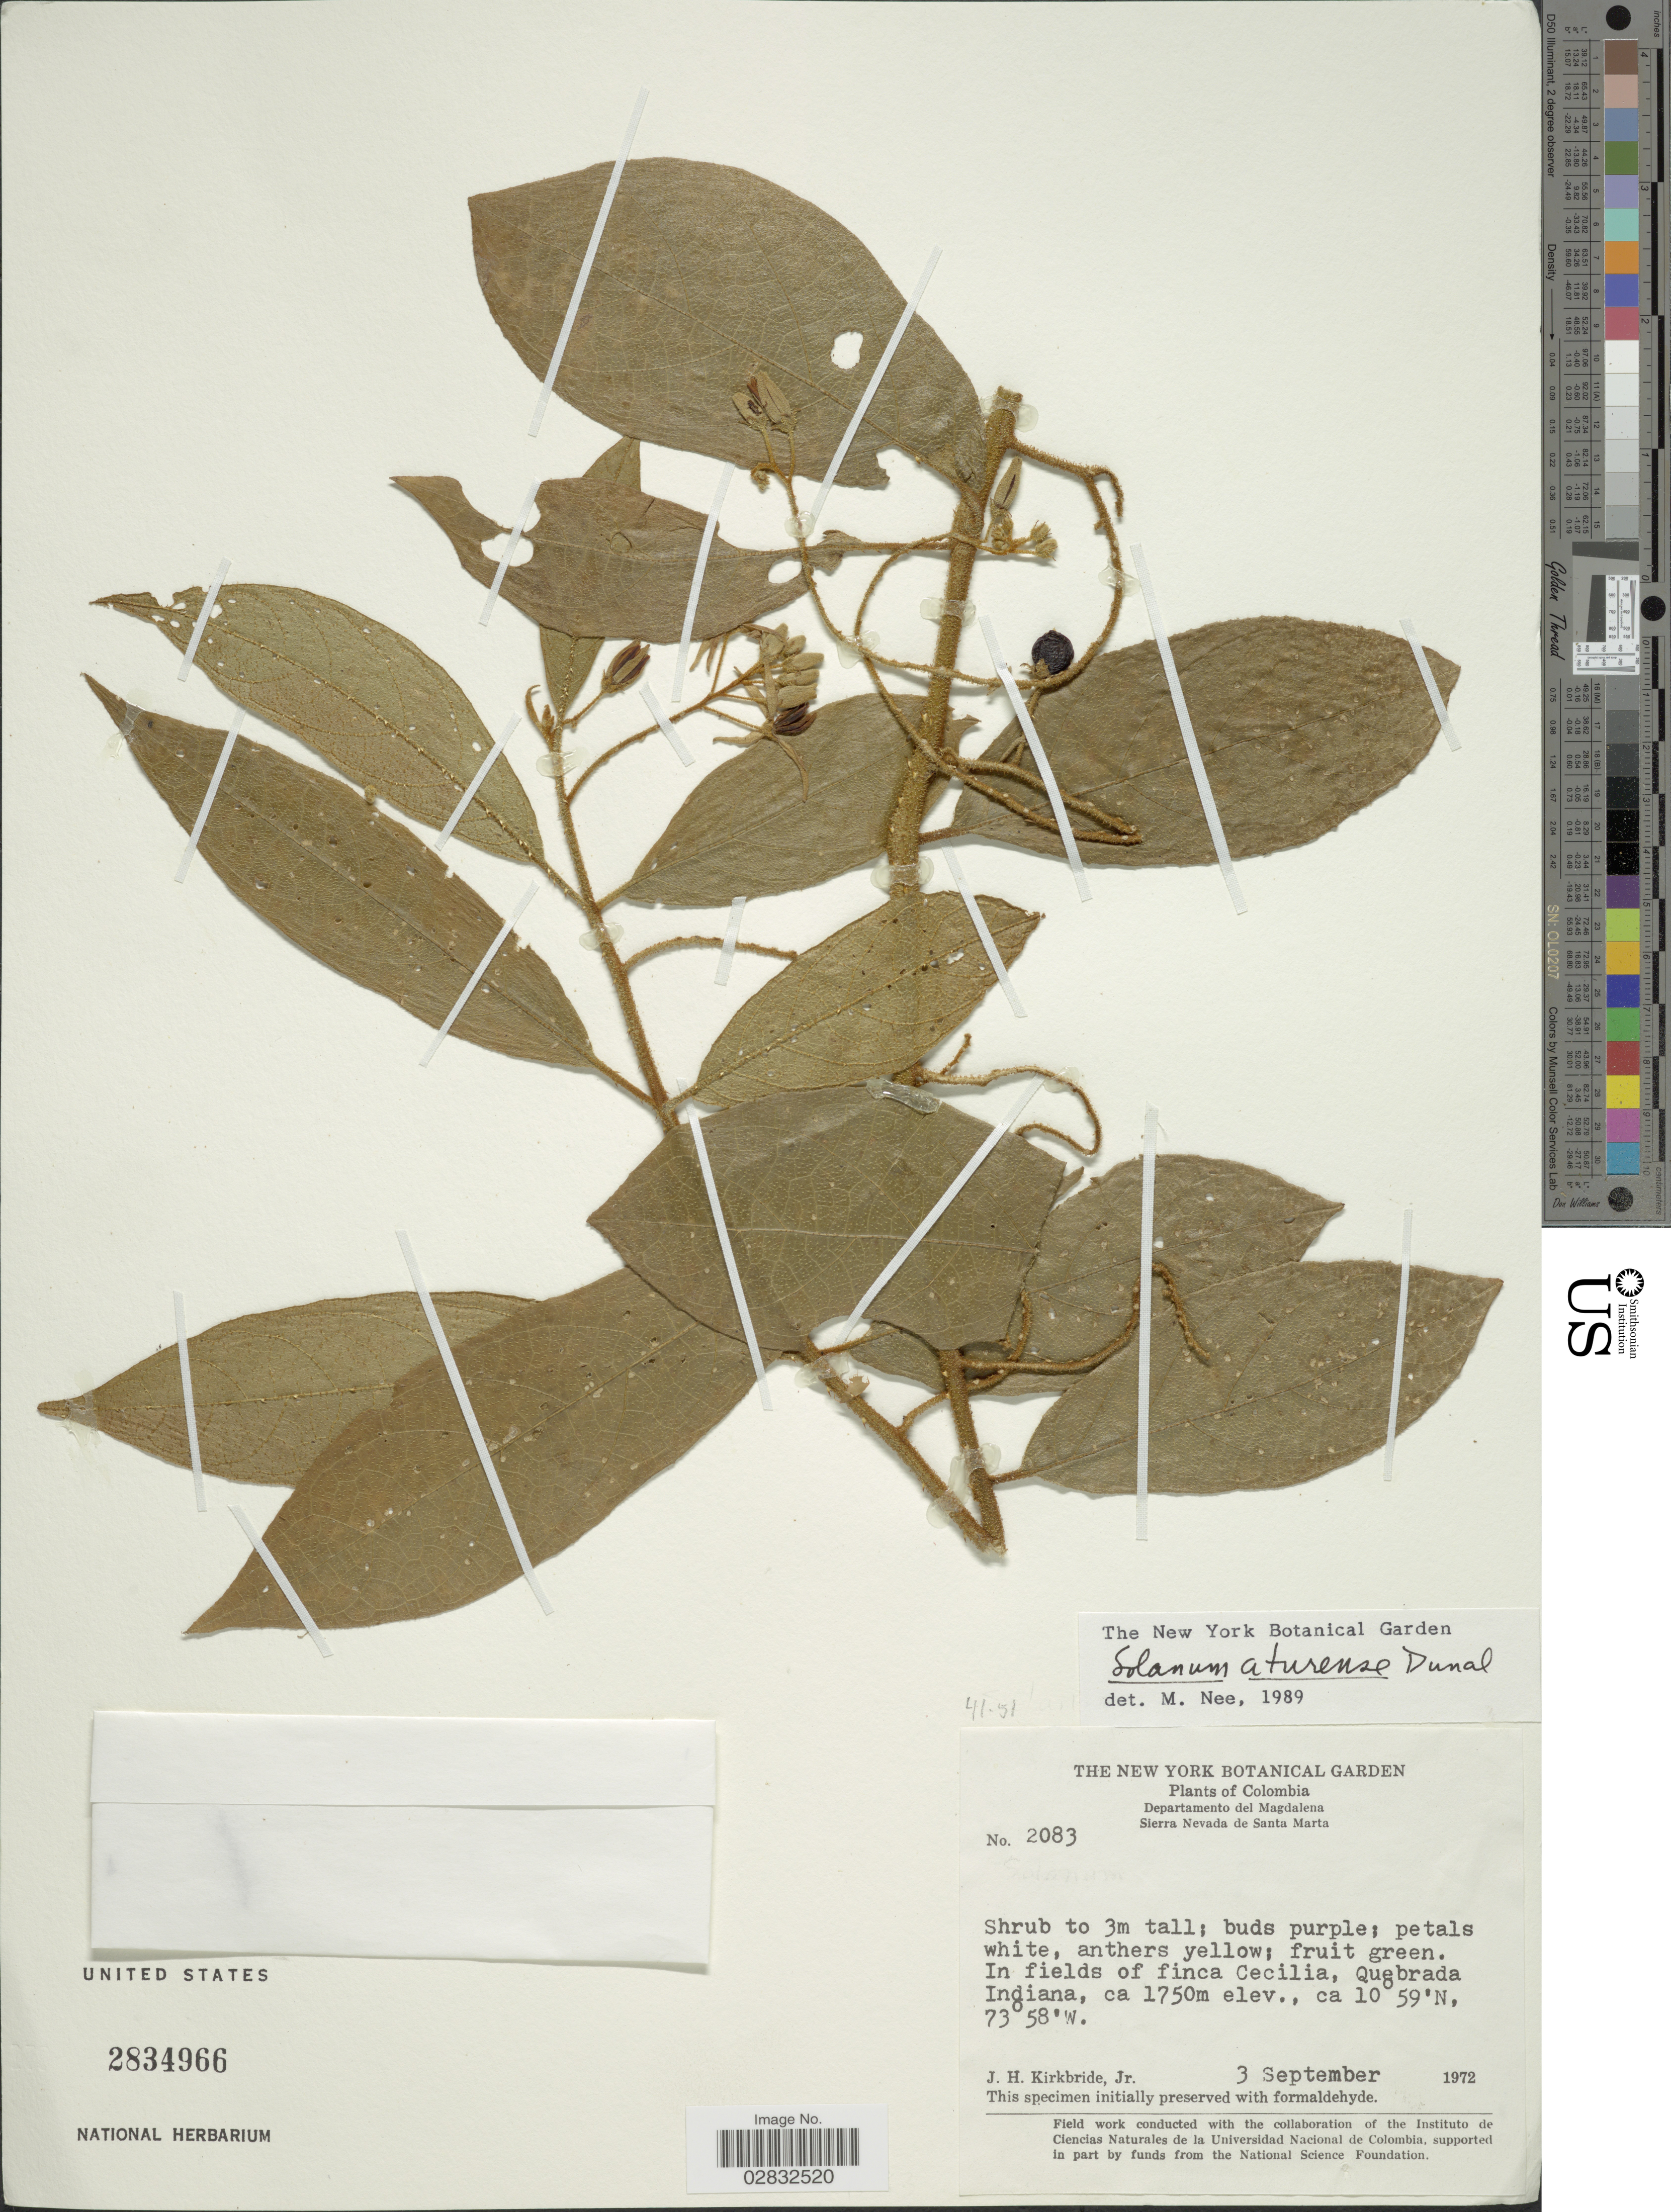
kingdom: Plantae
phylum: Tracheophyta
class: Magnoliopsida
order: Solanales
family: Solanaceae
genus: Solanum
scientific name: Solanum aturense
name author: Dunal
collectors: J. H. Kirkbride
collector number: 2083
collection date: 1972-09-03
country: Colombia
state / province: Magdalena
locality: Departamento del Magdalena, Sierra Nevada de Santa Marta, In fields of finca Cecilia, Quebrada Indiana.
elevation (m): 1750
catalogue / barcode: US 2834966